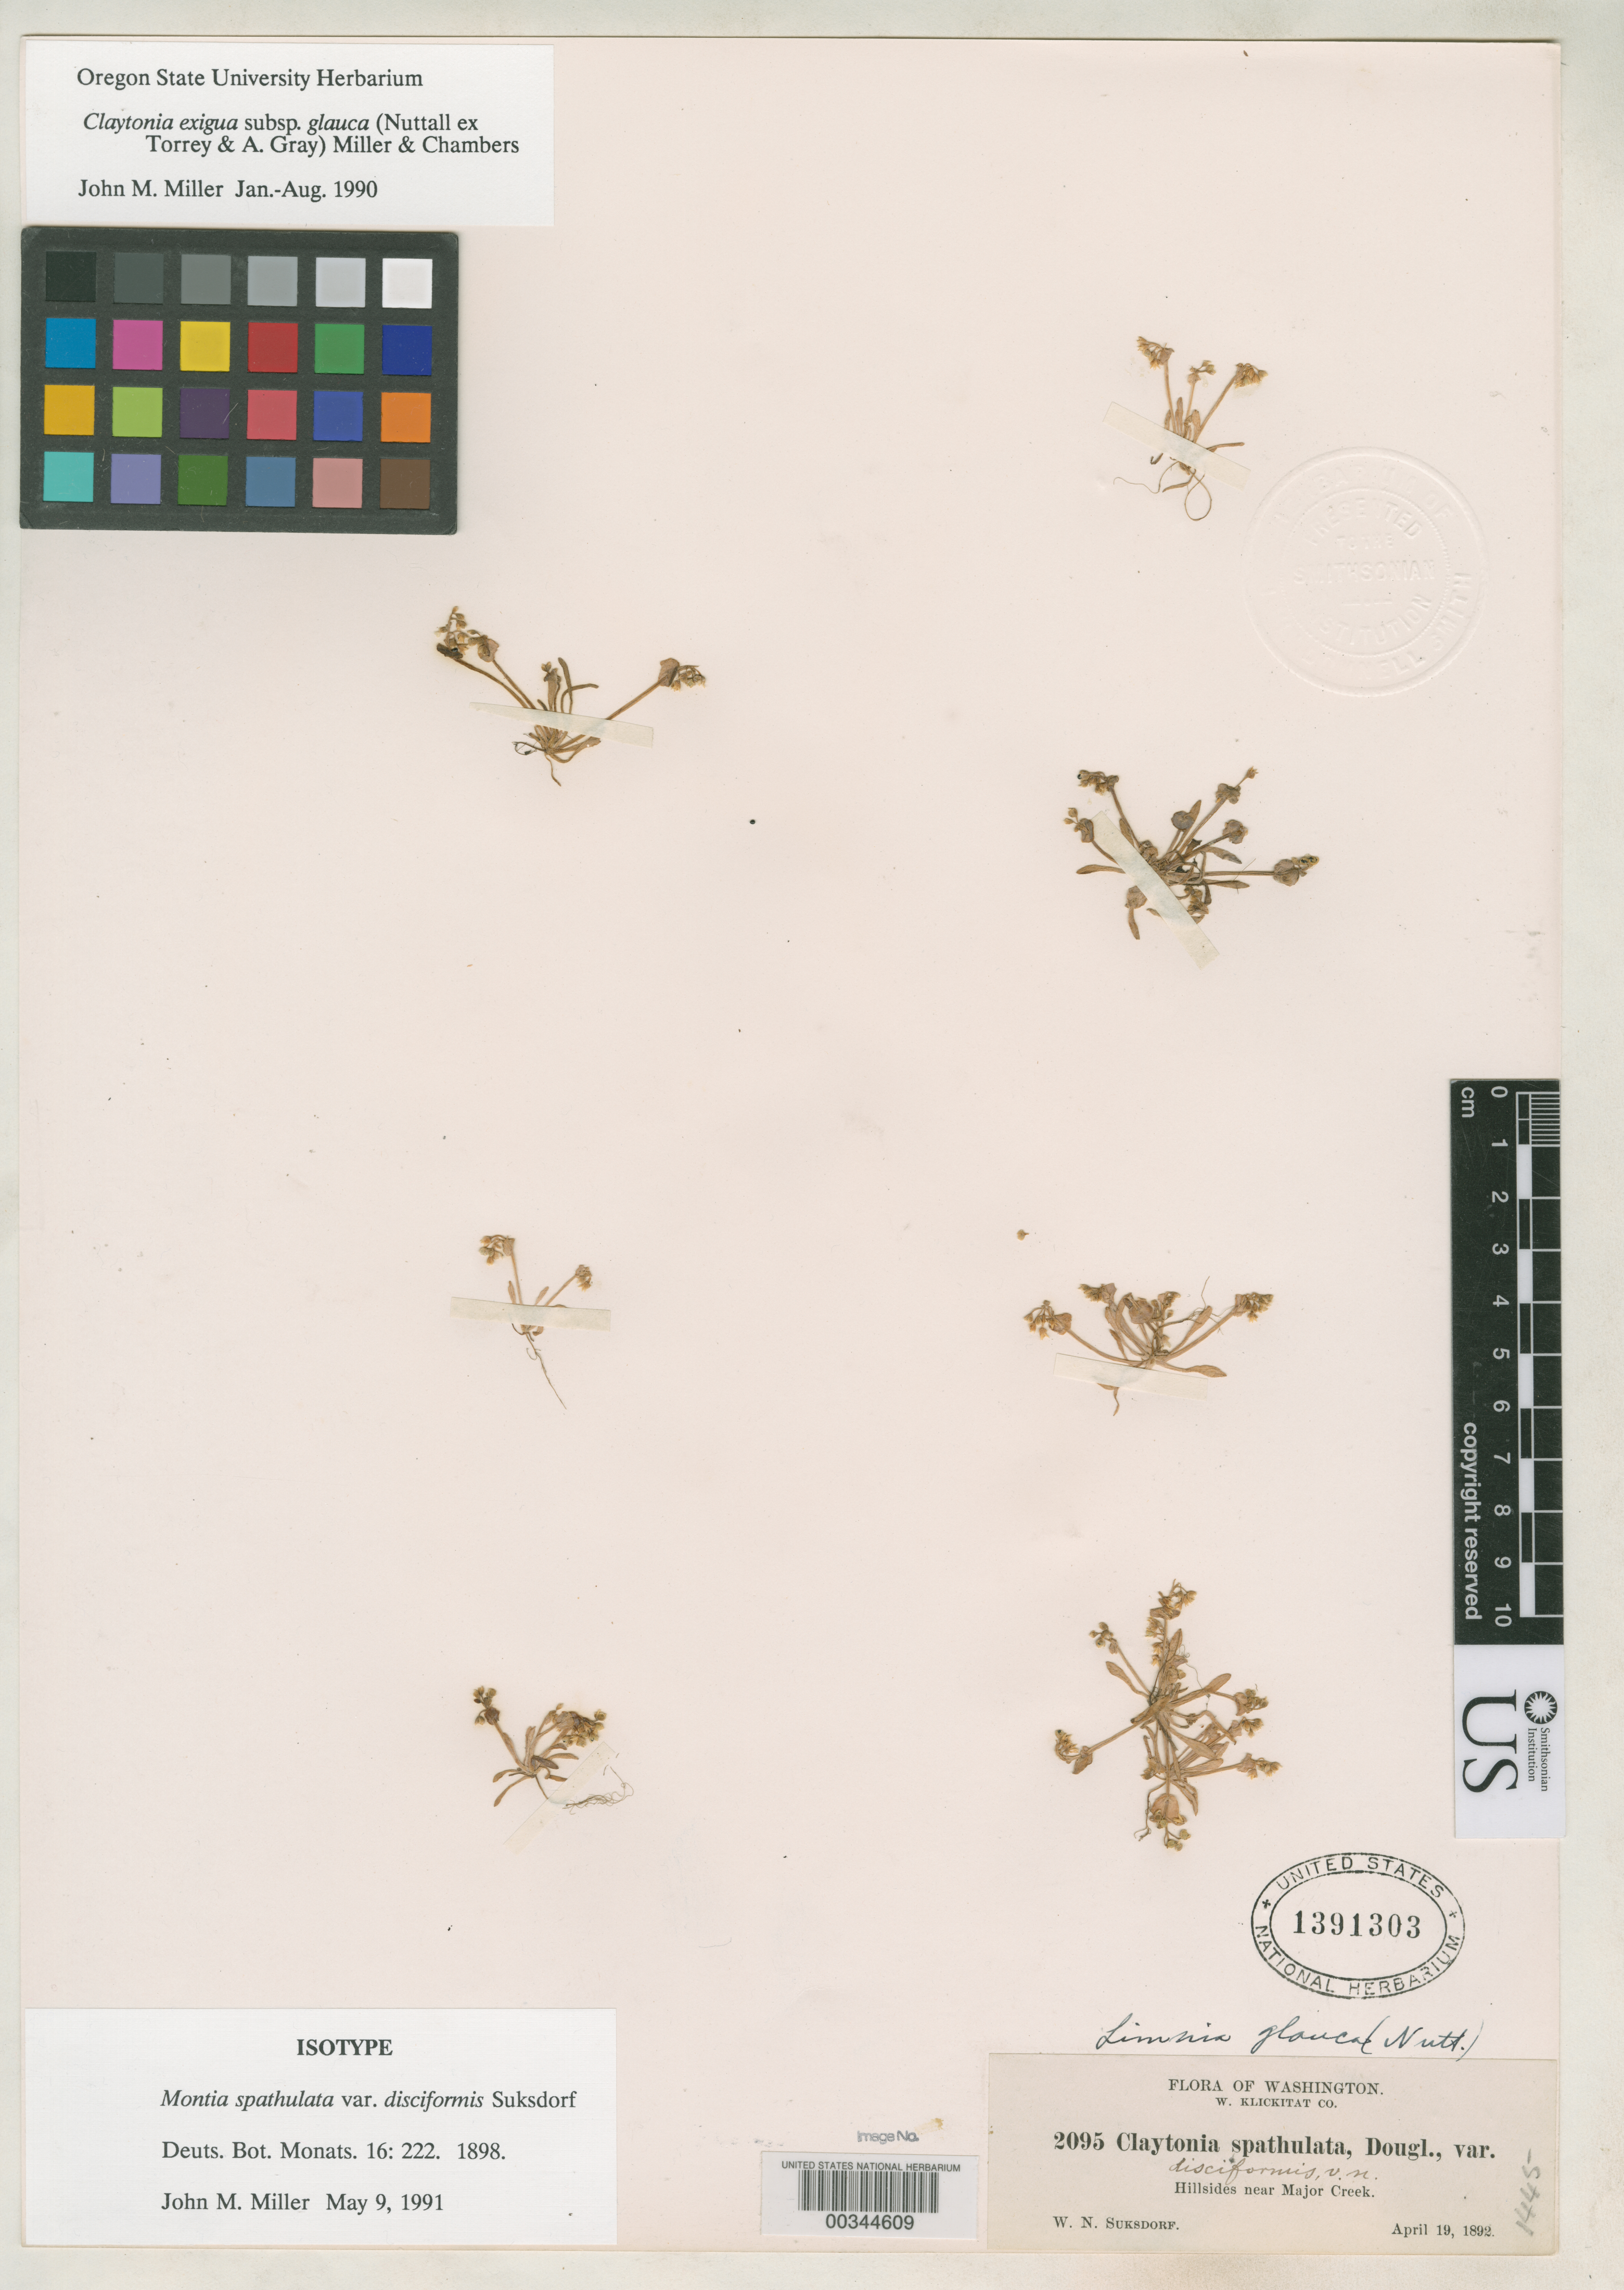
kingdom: Plantae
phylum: Tracheophyta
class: Magnoliopsida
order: Caryophyllales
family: Montiaceae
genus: Montia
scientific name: Montia spathulata var. disciformis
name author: Suksd.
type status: Isotype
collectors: W. N. Suksdorf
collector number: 2095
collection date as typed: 19 Apr 1892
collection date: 1892-04-19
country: United States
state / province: Washington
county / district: Klickitat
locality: Hillsides near Major Creek.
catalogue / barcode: US 1391303